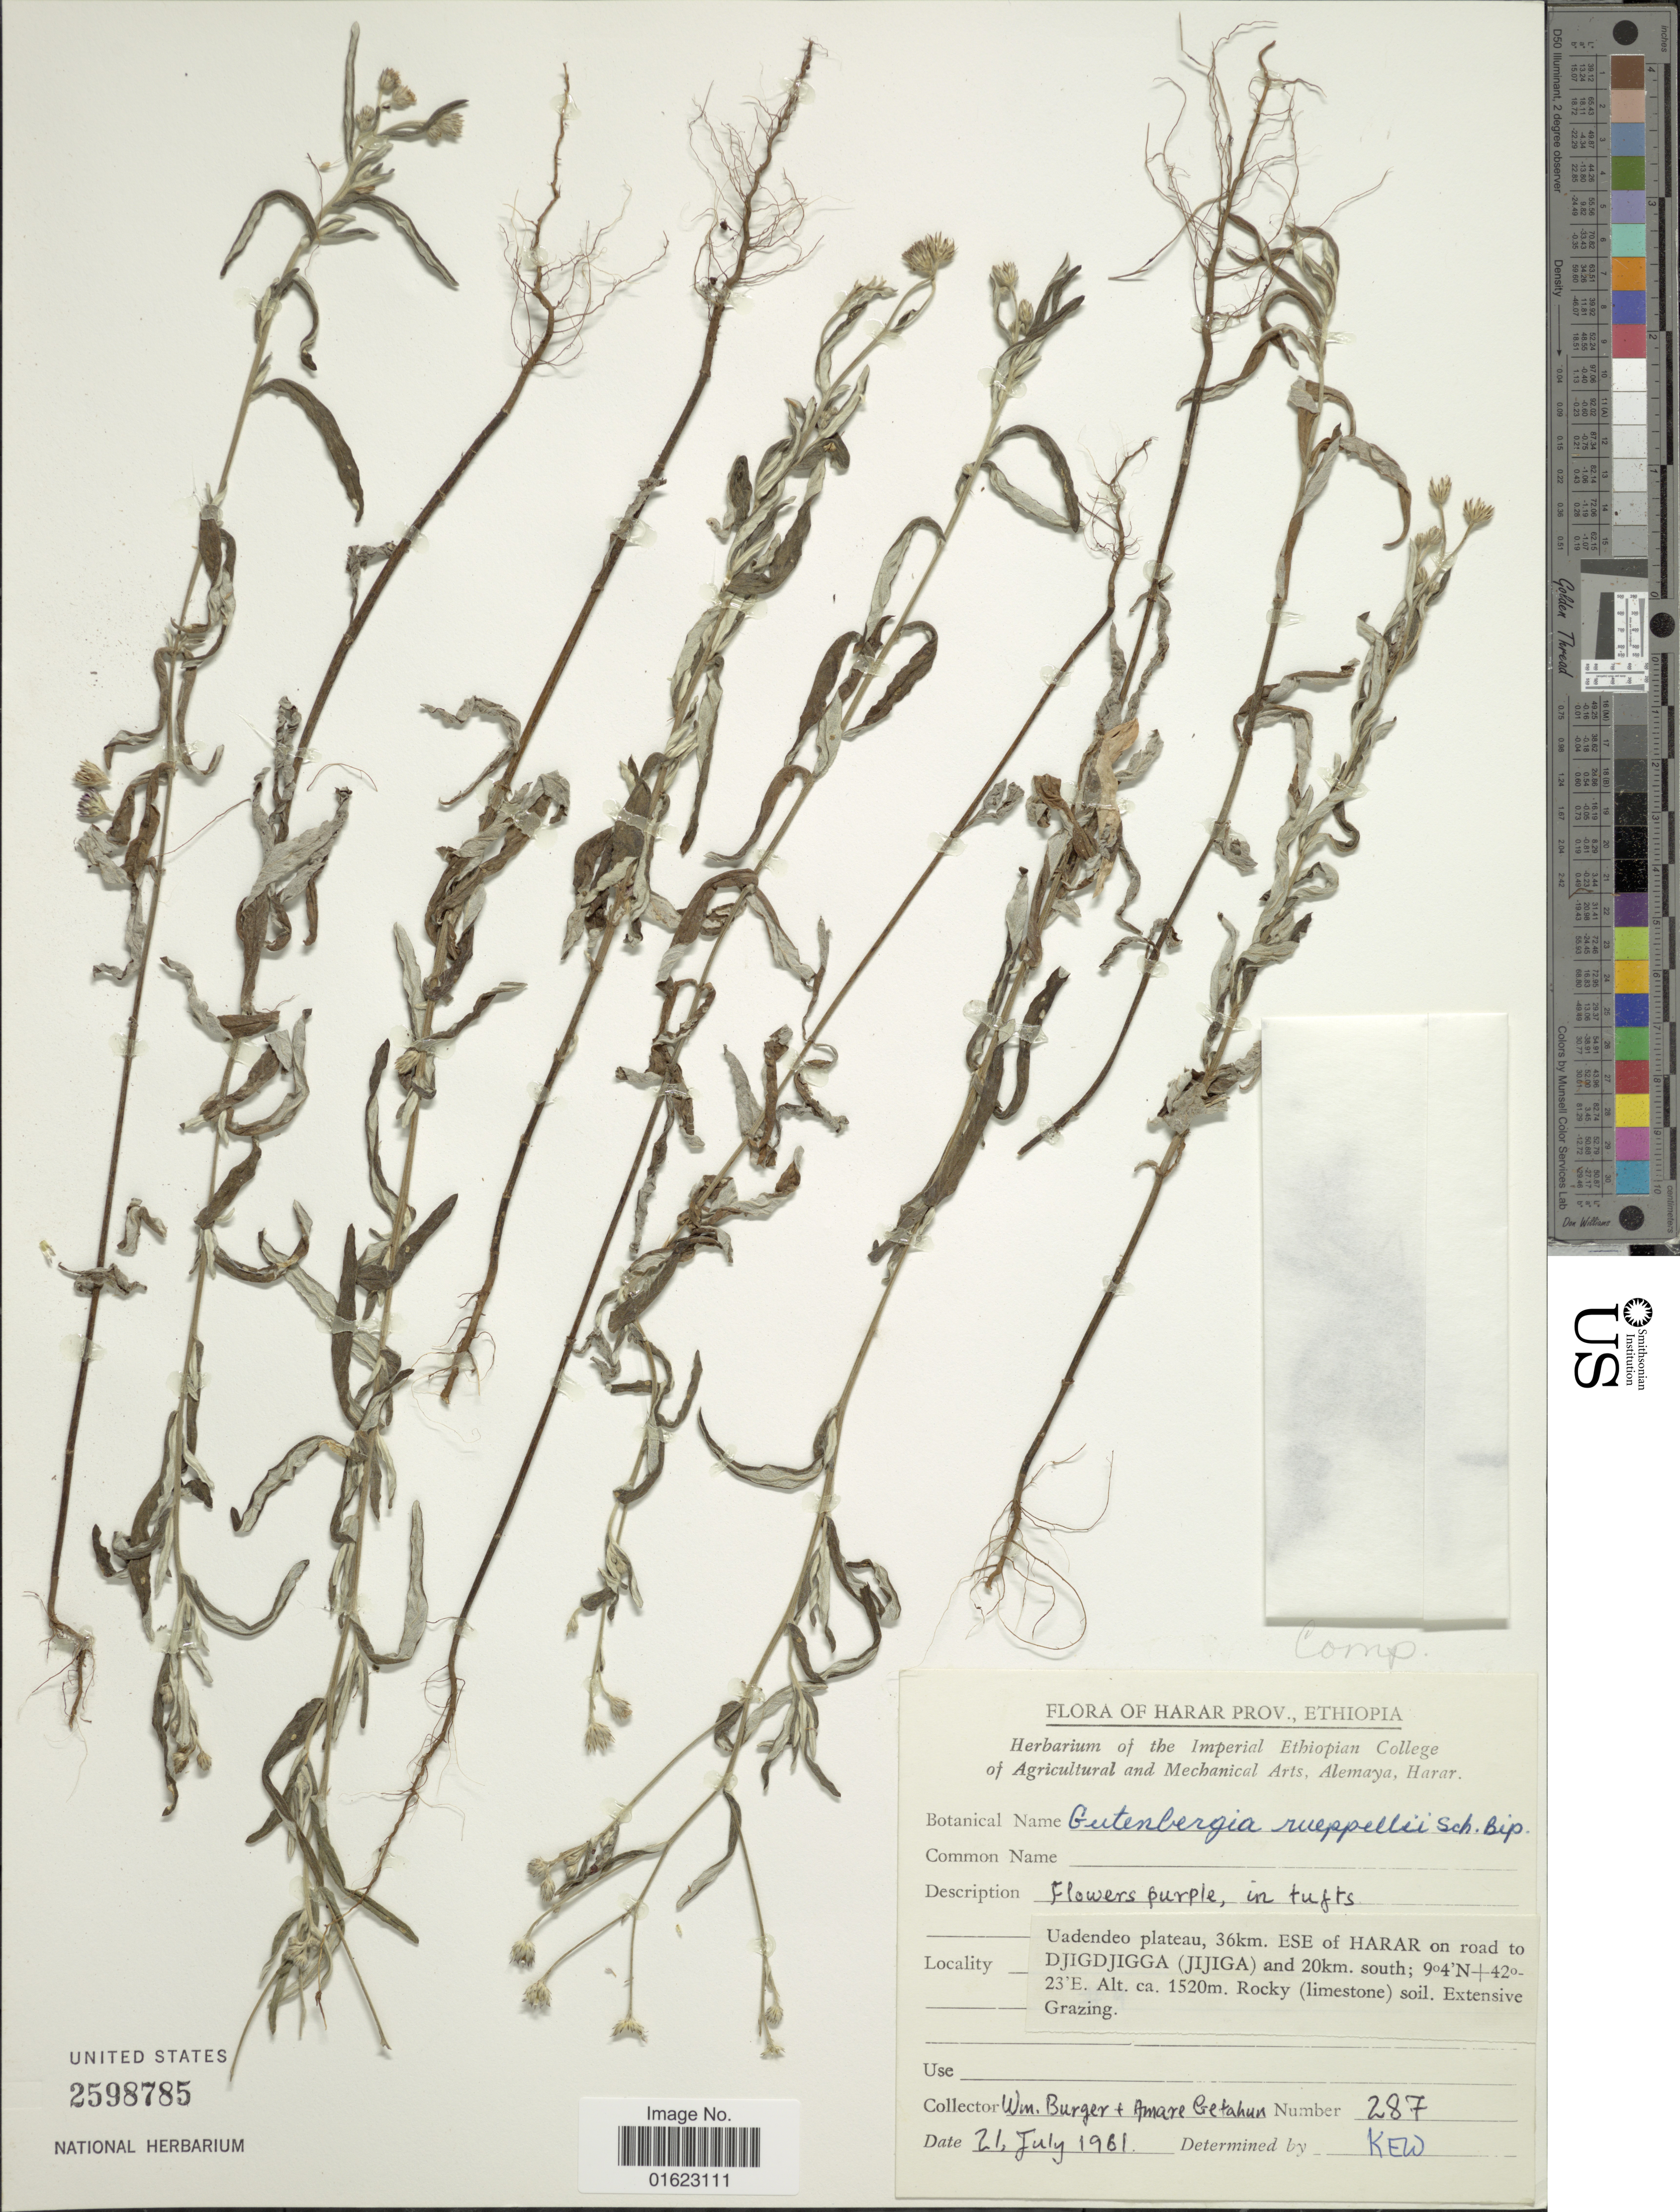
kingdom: Plantae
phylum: Tracheophyta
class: Magnoliopsida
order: Asterales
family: Asteraceae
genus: Gutenbergia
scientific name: Gutenbergia rueppellii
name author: Sch. Bip.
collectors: W. Burger & A. Getahun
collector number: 287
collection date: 1961-07-21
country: Ethiopia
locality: Harar Prov., Ethiopia. Uadendeo plateau, 36km. ESE of Harar on road to Djigdjigga (jijiga) and 20 km. south.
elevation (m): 1520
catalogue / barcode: US 2598785